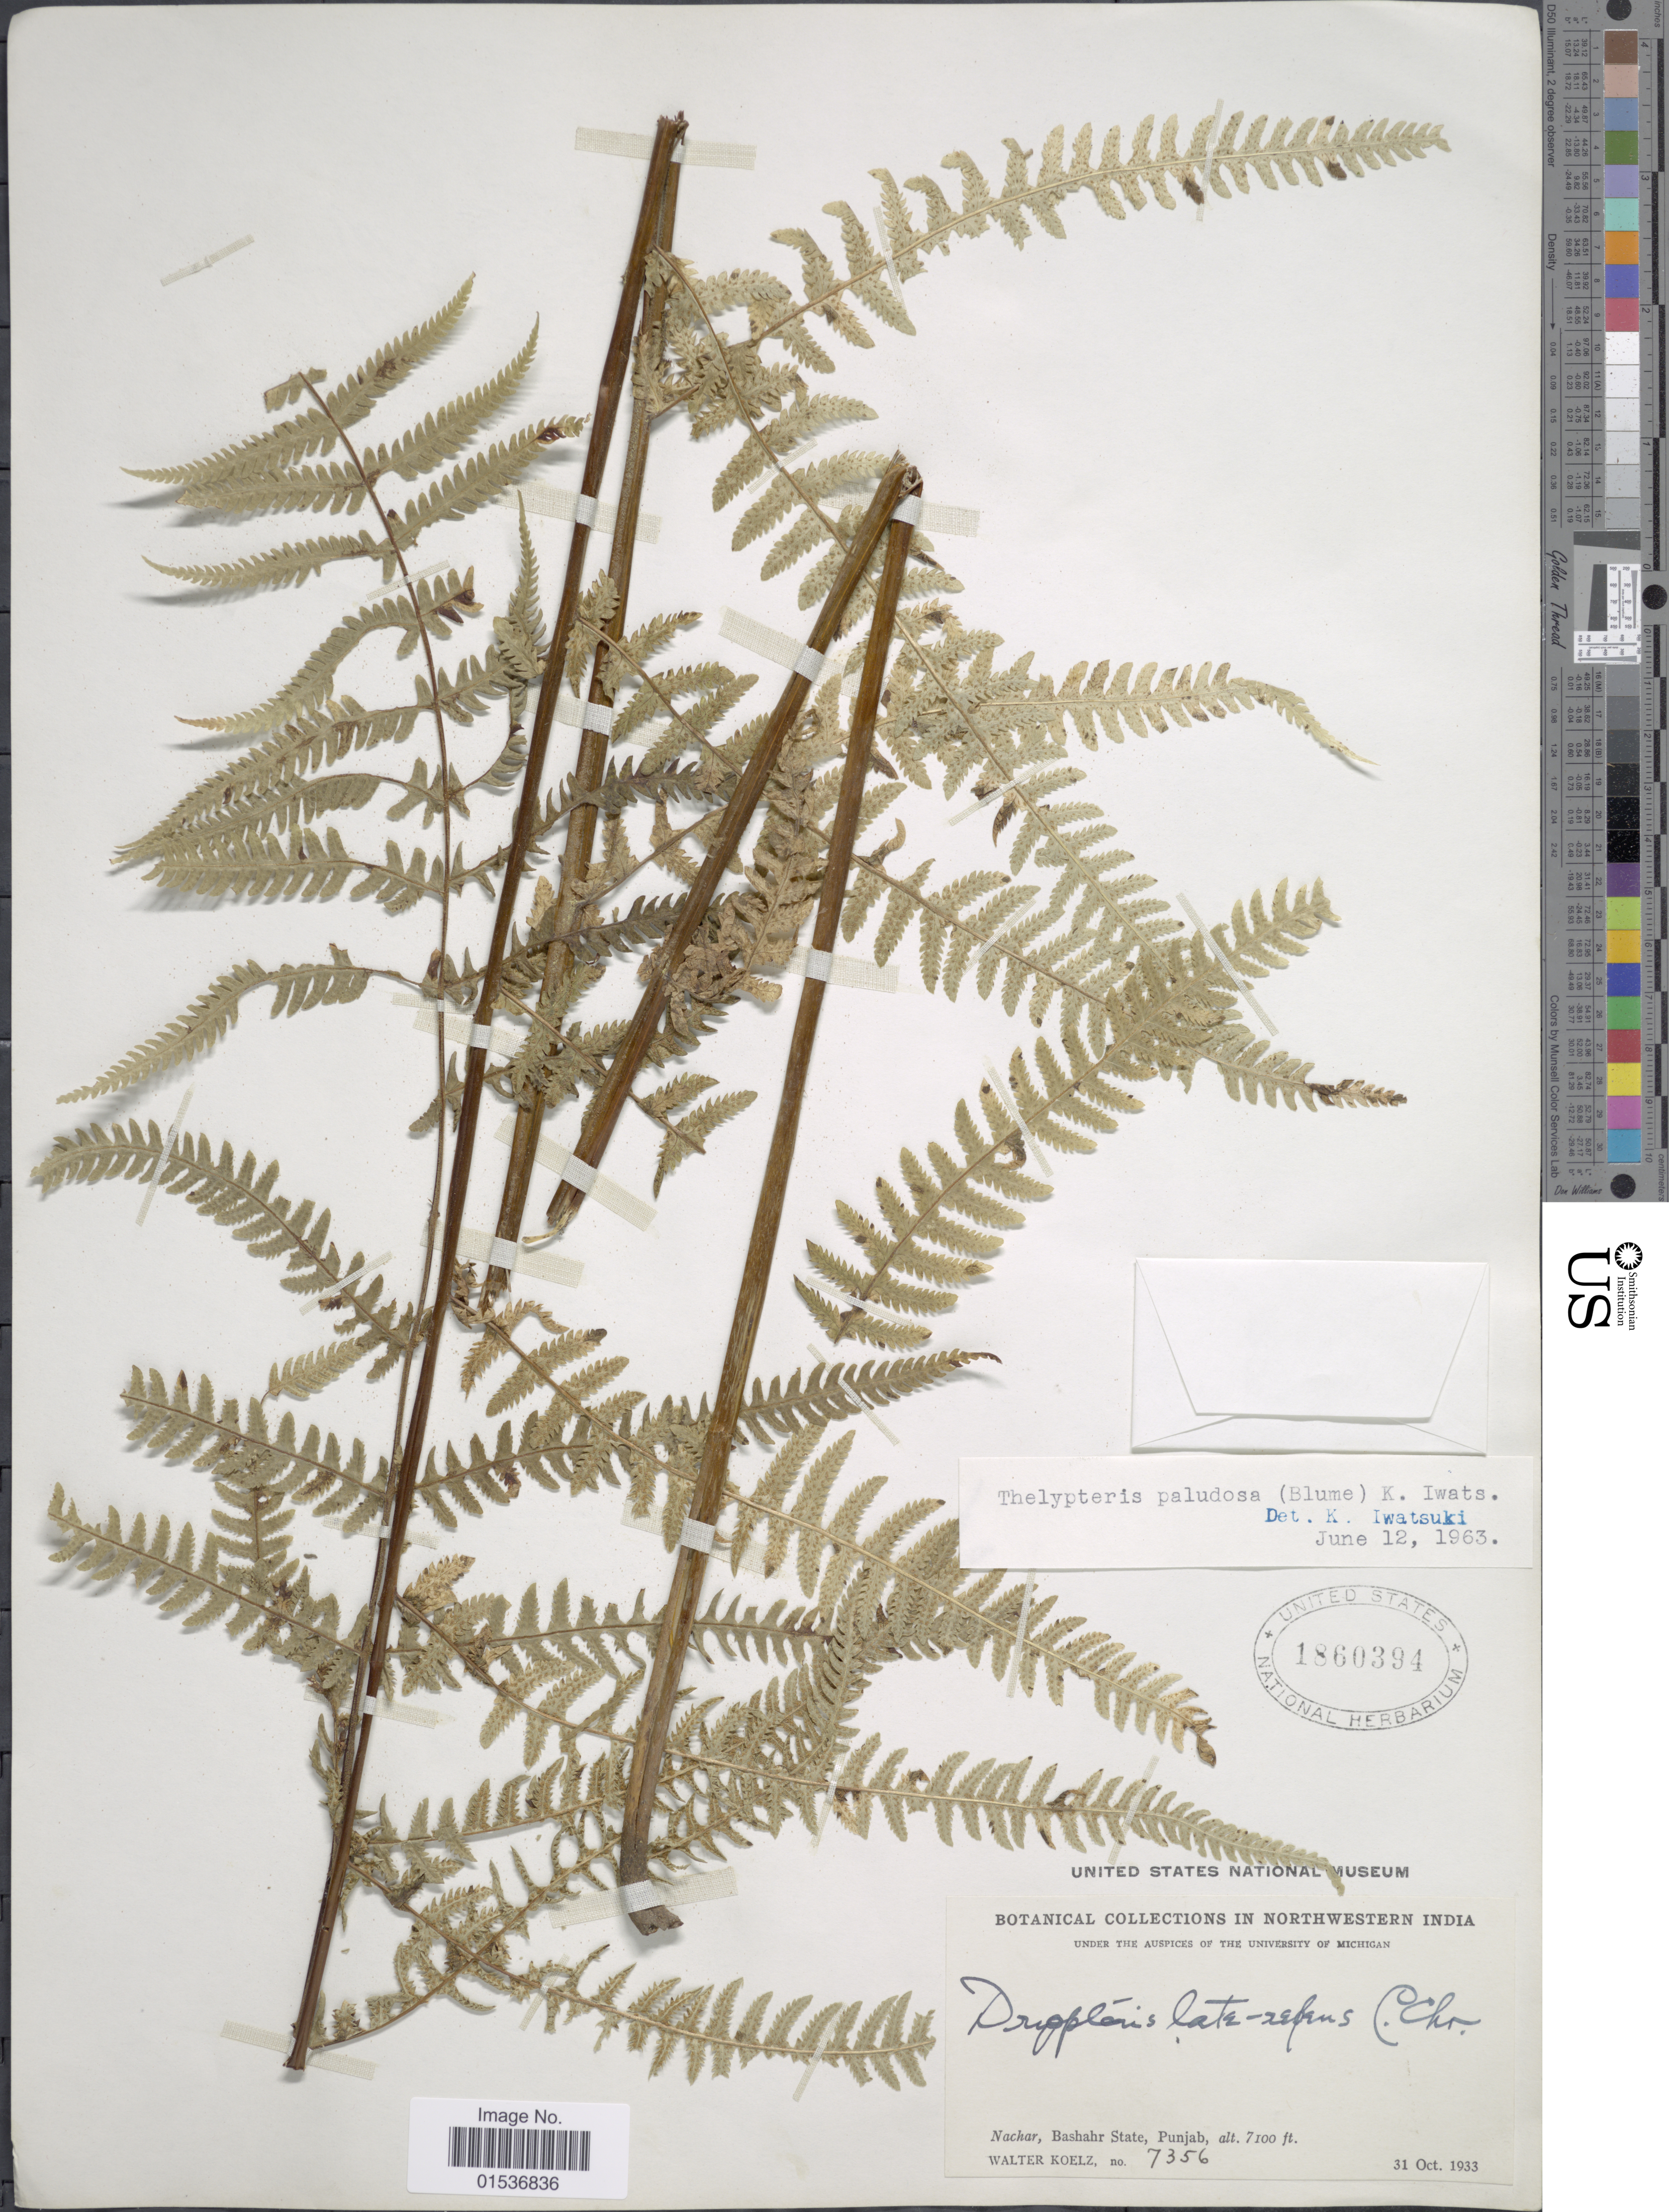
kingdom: Plantae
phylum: Tracheophyta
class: Polypodiopsida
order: Polypodiales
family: Thelypteridaceae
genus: Pseudophegopteris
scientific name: Pseudophegopteris pyrrhorachis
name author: (Kunze) Ching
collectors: W. N. Koelz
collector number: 7356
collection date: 1933-10-31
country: India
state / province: Punjab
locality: Northwestern India, Nachar, Bashahr State, Punjab.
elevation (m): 2164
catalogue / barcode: US 1860394